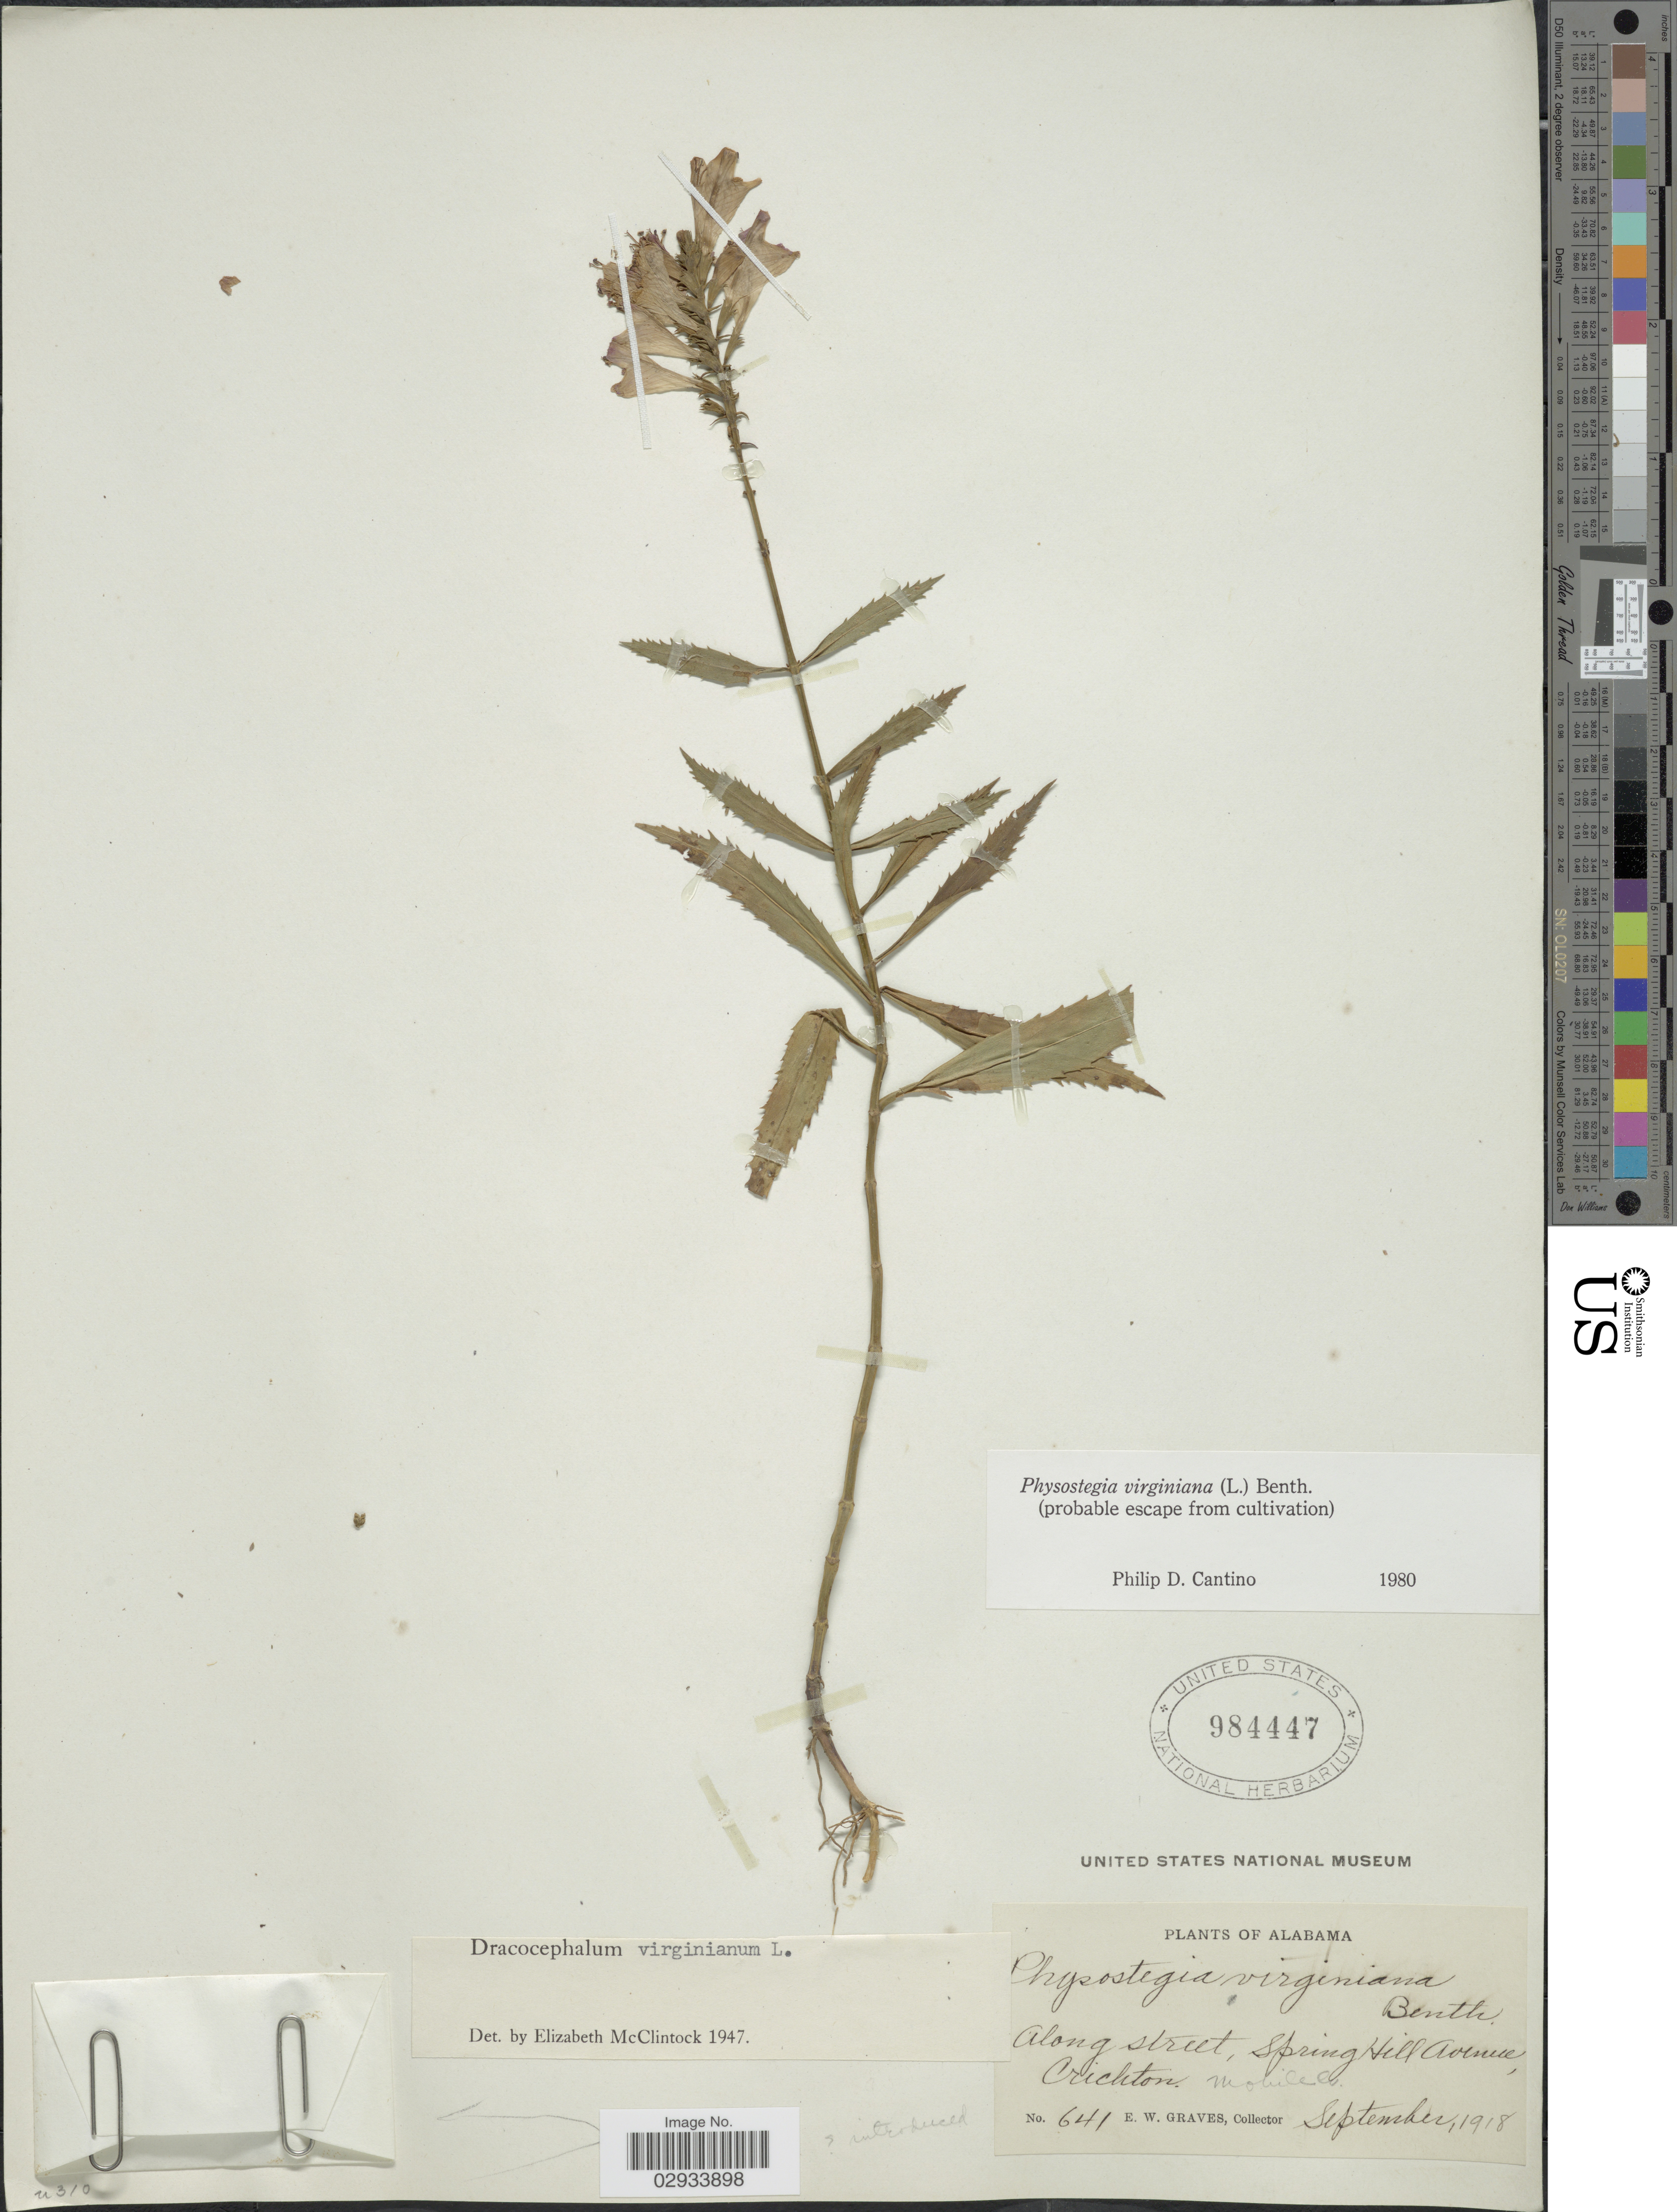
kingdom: Plantae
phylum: Tracheophyta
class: Magnoliopsida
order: Lamiales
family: Lamiaceae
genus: Physostegia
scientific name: Physostegia virginiana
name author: (L.) Benth.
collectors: E. Graves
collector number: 641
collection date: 1918-09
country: United States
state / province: Alabama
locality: Along street, Spring Hill Avenue, Crichton, Mobile Co.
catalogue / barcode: US 984447